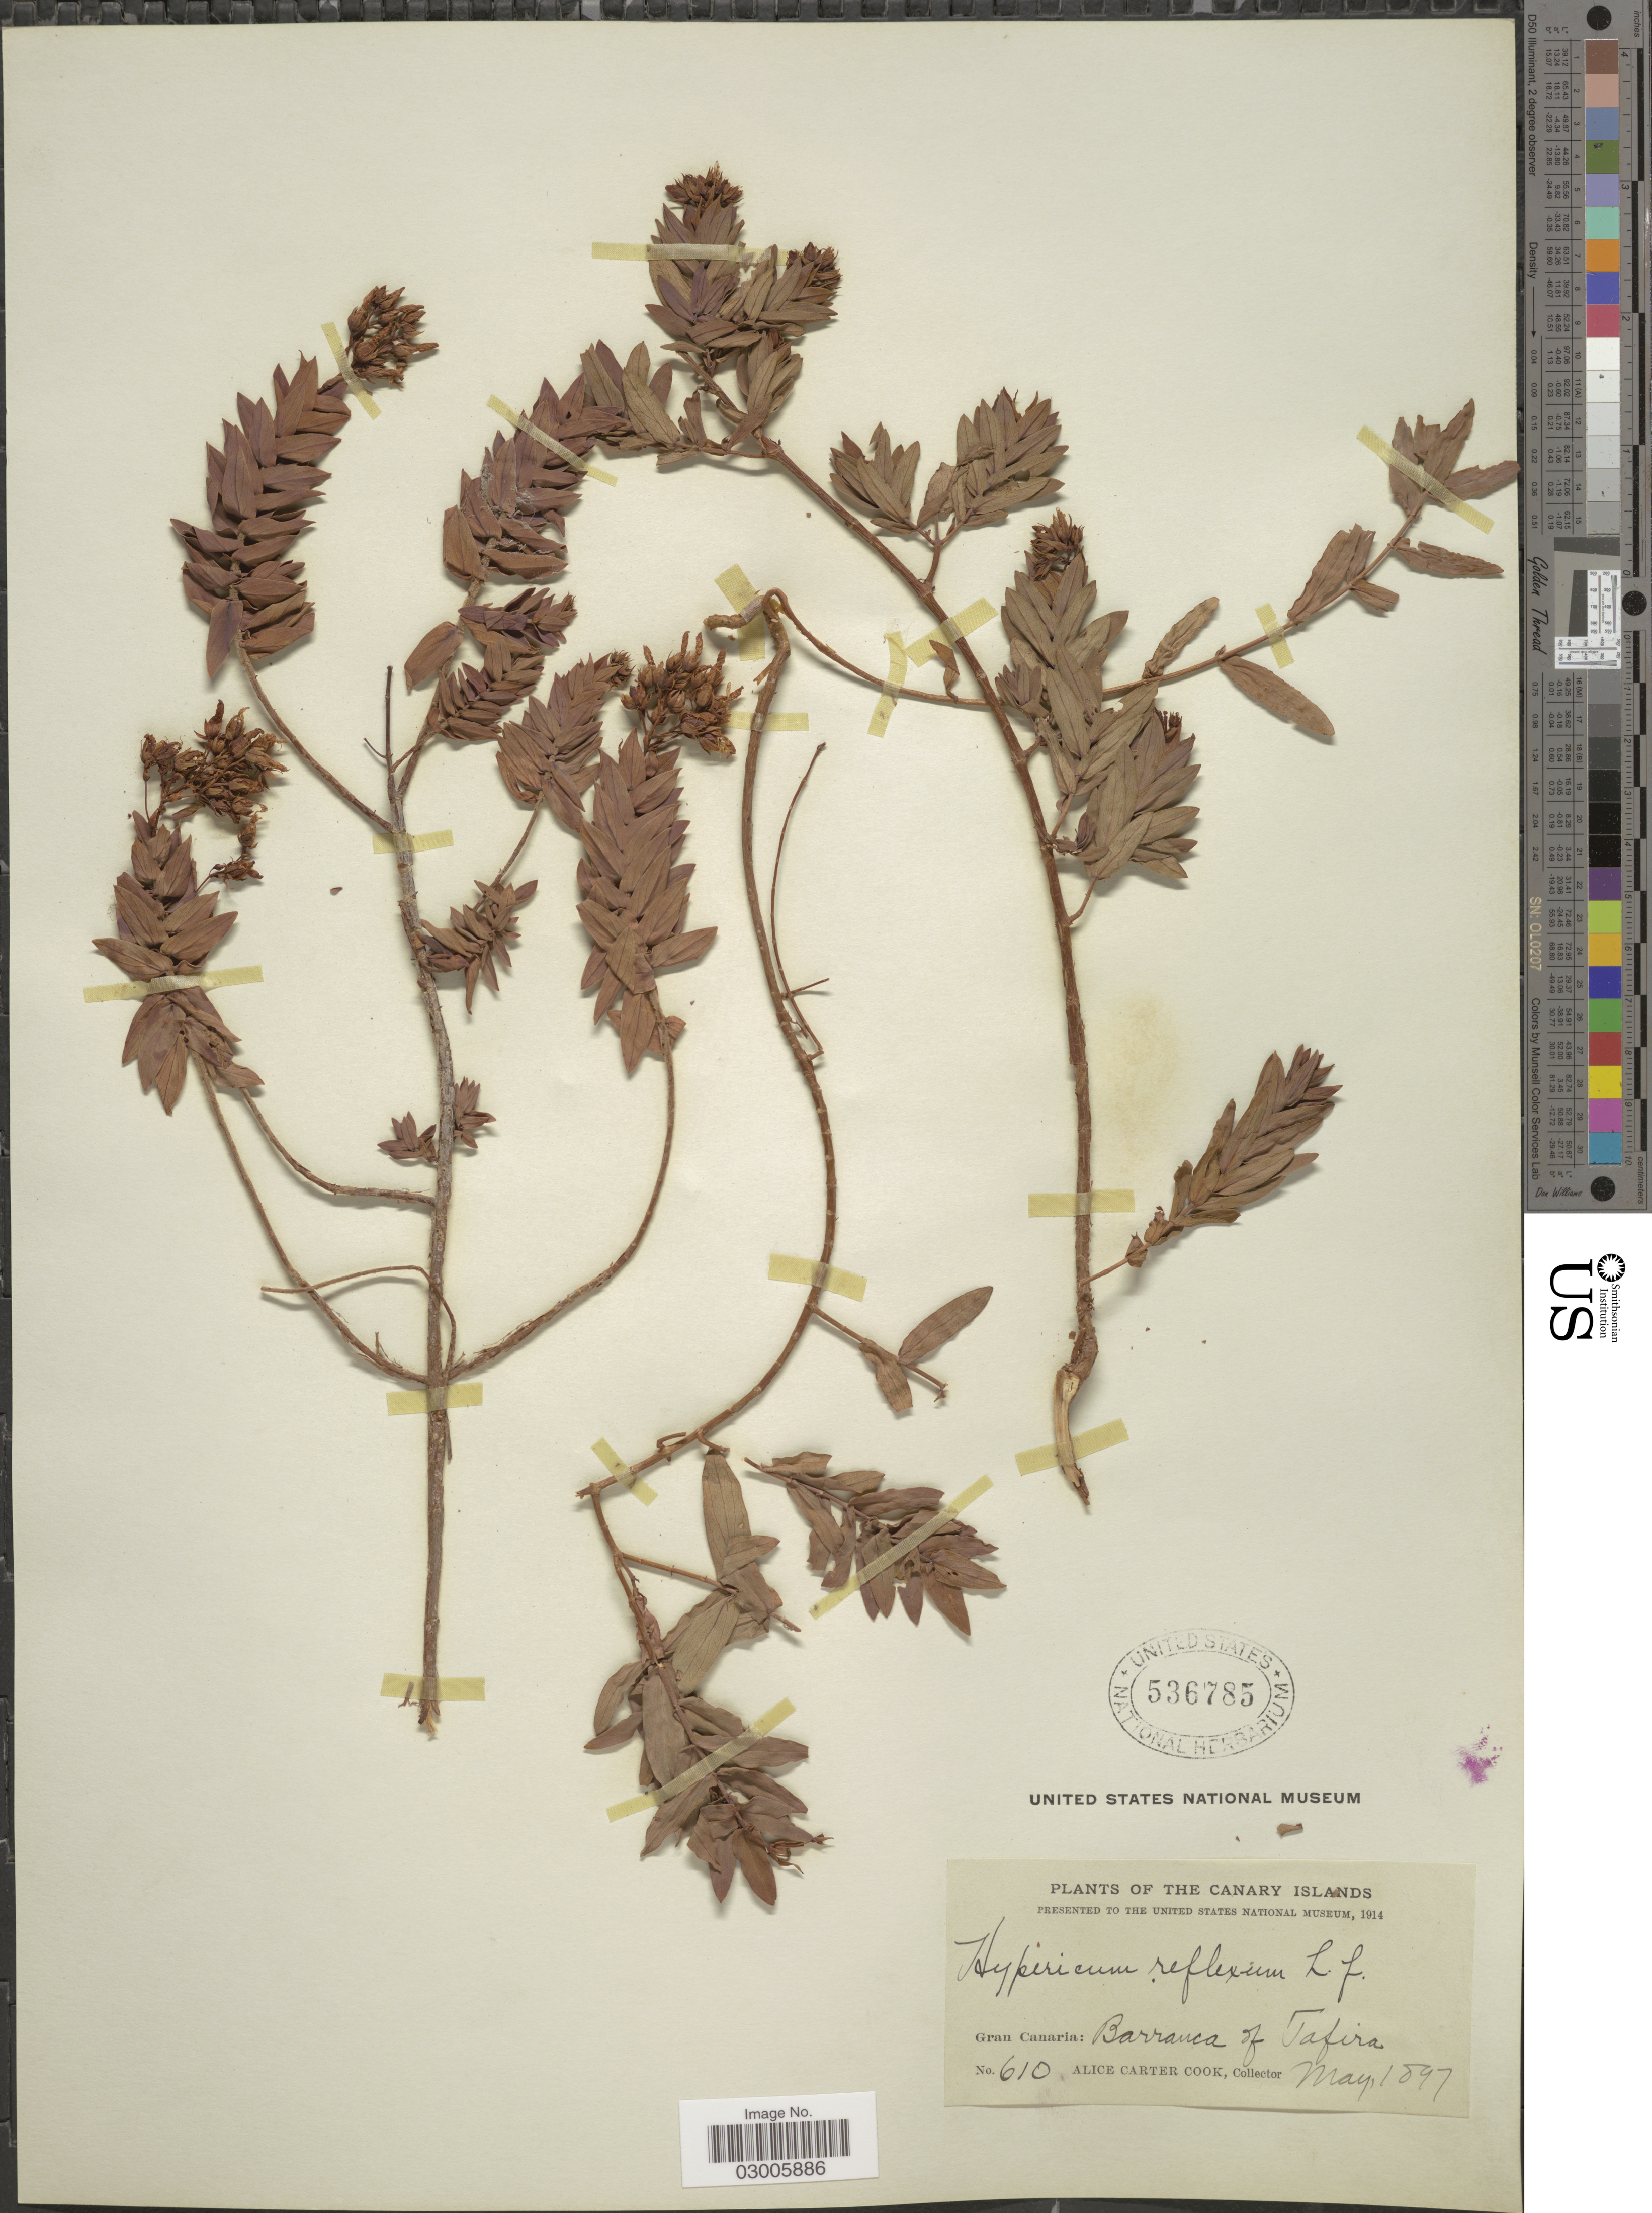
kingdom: Plantae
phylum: Tracheophyta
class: Magnoliopsida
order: Malpighiales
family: Hypericaceae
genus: Hypericum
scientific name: Hypericum reflexum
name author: L. f.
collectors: Alice C. Cook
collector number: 610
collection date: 1897-05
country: Spain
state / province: Canarias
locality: Canary Islands. Gran Canaria: Barranca of Tafira.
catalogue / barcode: US 536785